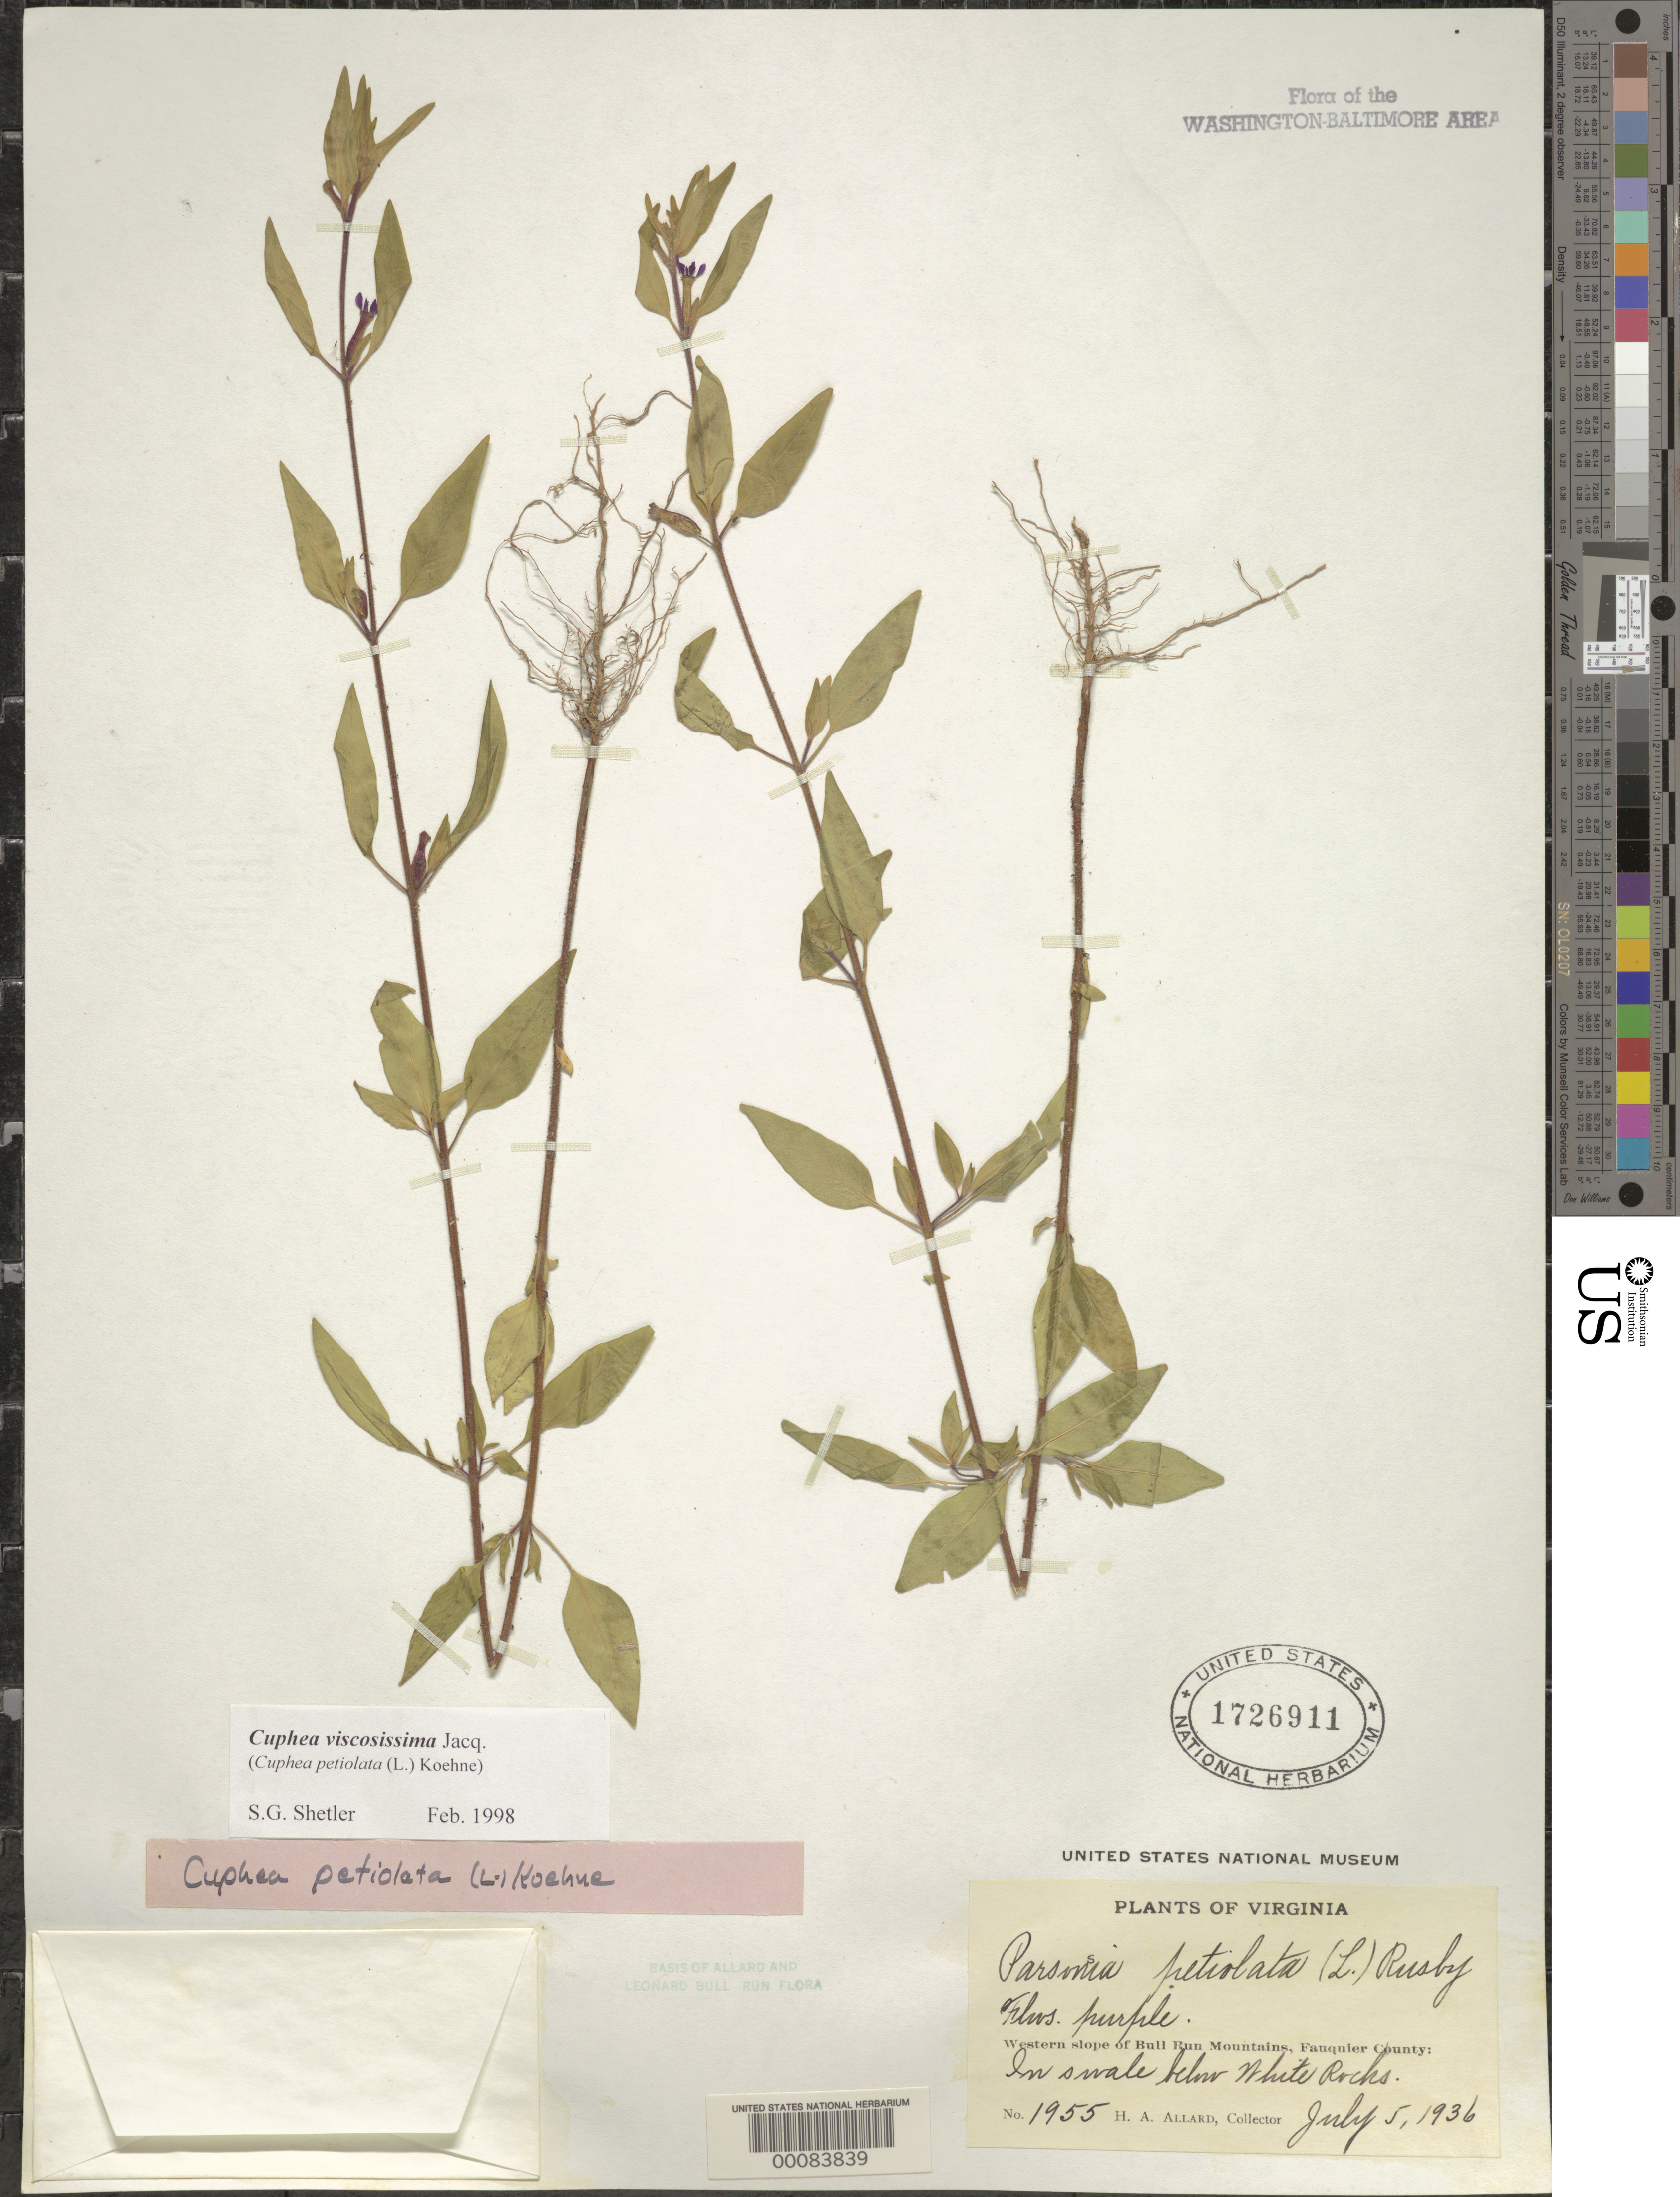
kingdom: Plantae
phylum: Tracheophyta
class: Magnoliopsida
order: Myrtales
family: Lythraceae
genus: Cuphea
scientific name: Cuphea viscosissima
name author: Jacq.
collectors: H. A. Allard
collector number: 1955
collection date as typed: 05 Jul 1936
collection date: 1936-07-05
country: United States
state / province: Virginia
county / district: Fauquier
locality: Below White Rocks Bull Run Mts.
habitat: In swale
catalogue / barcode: US 1726911